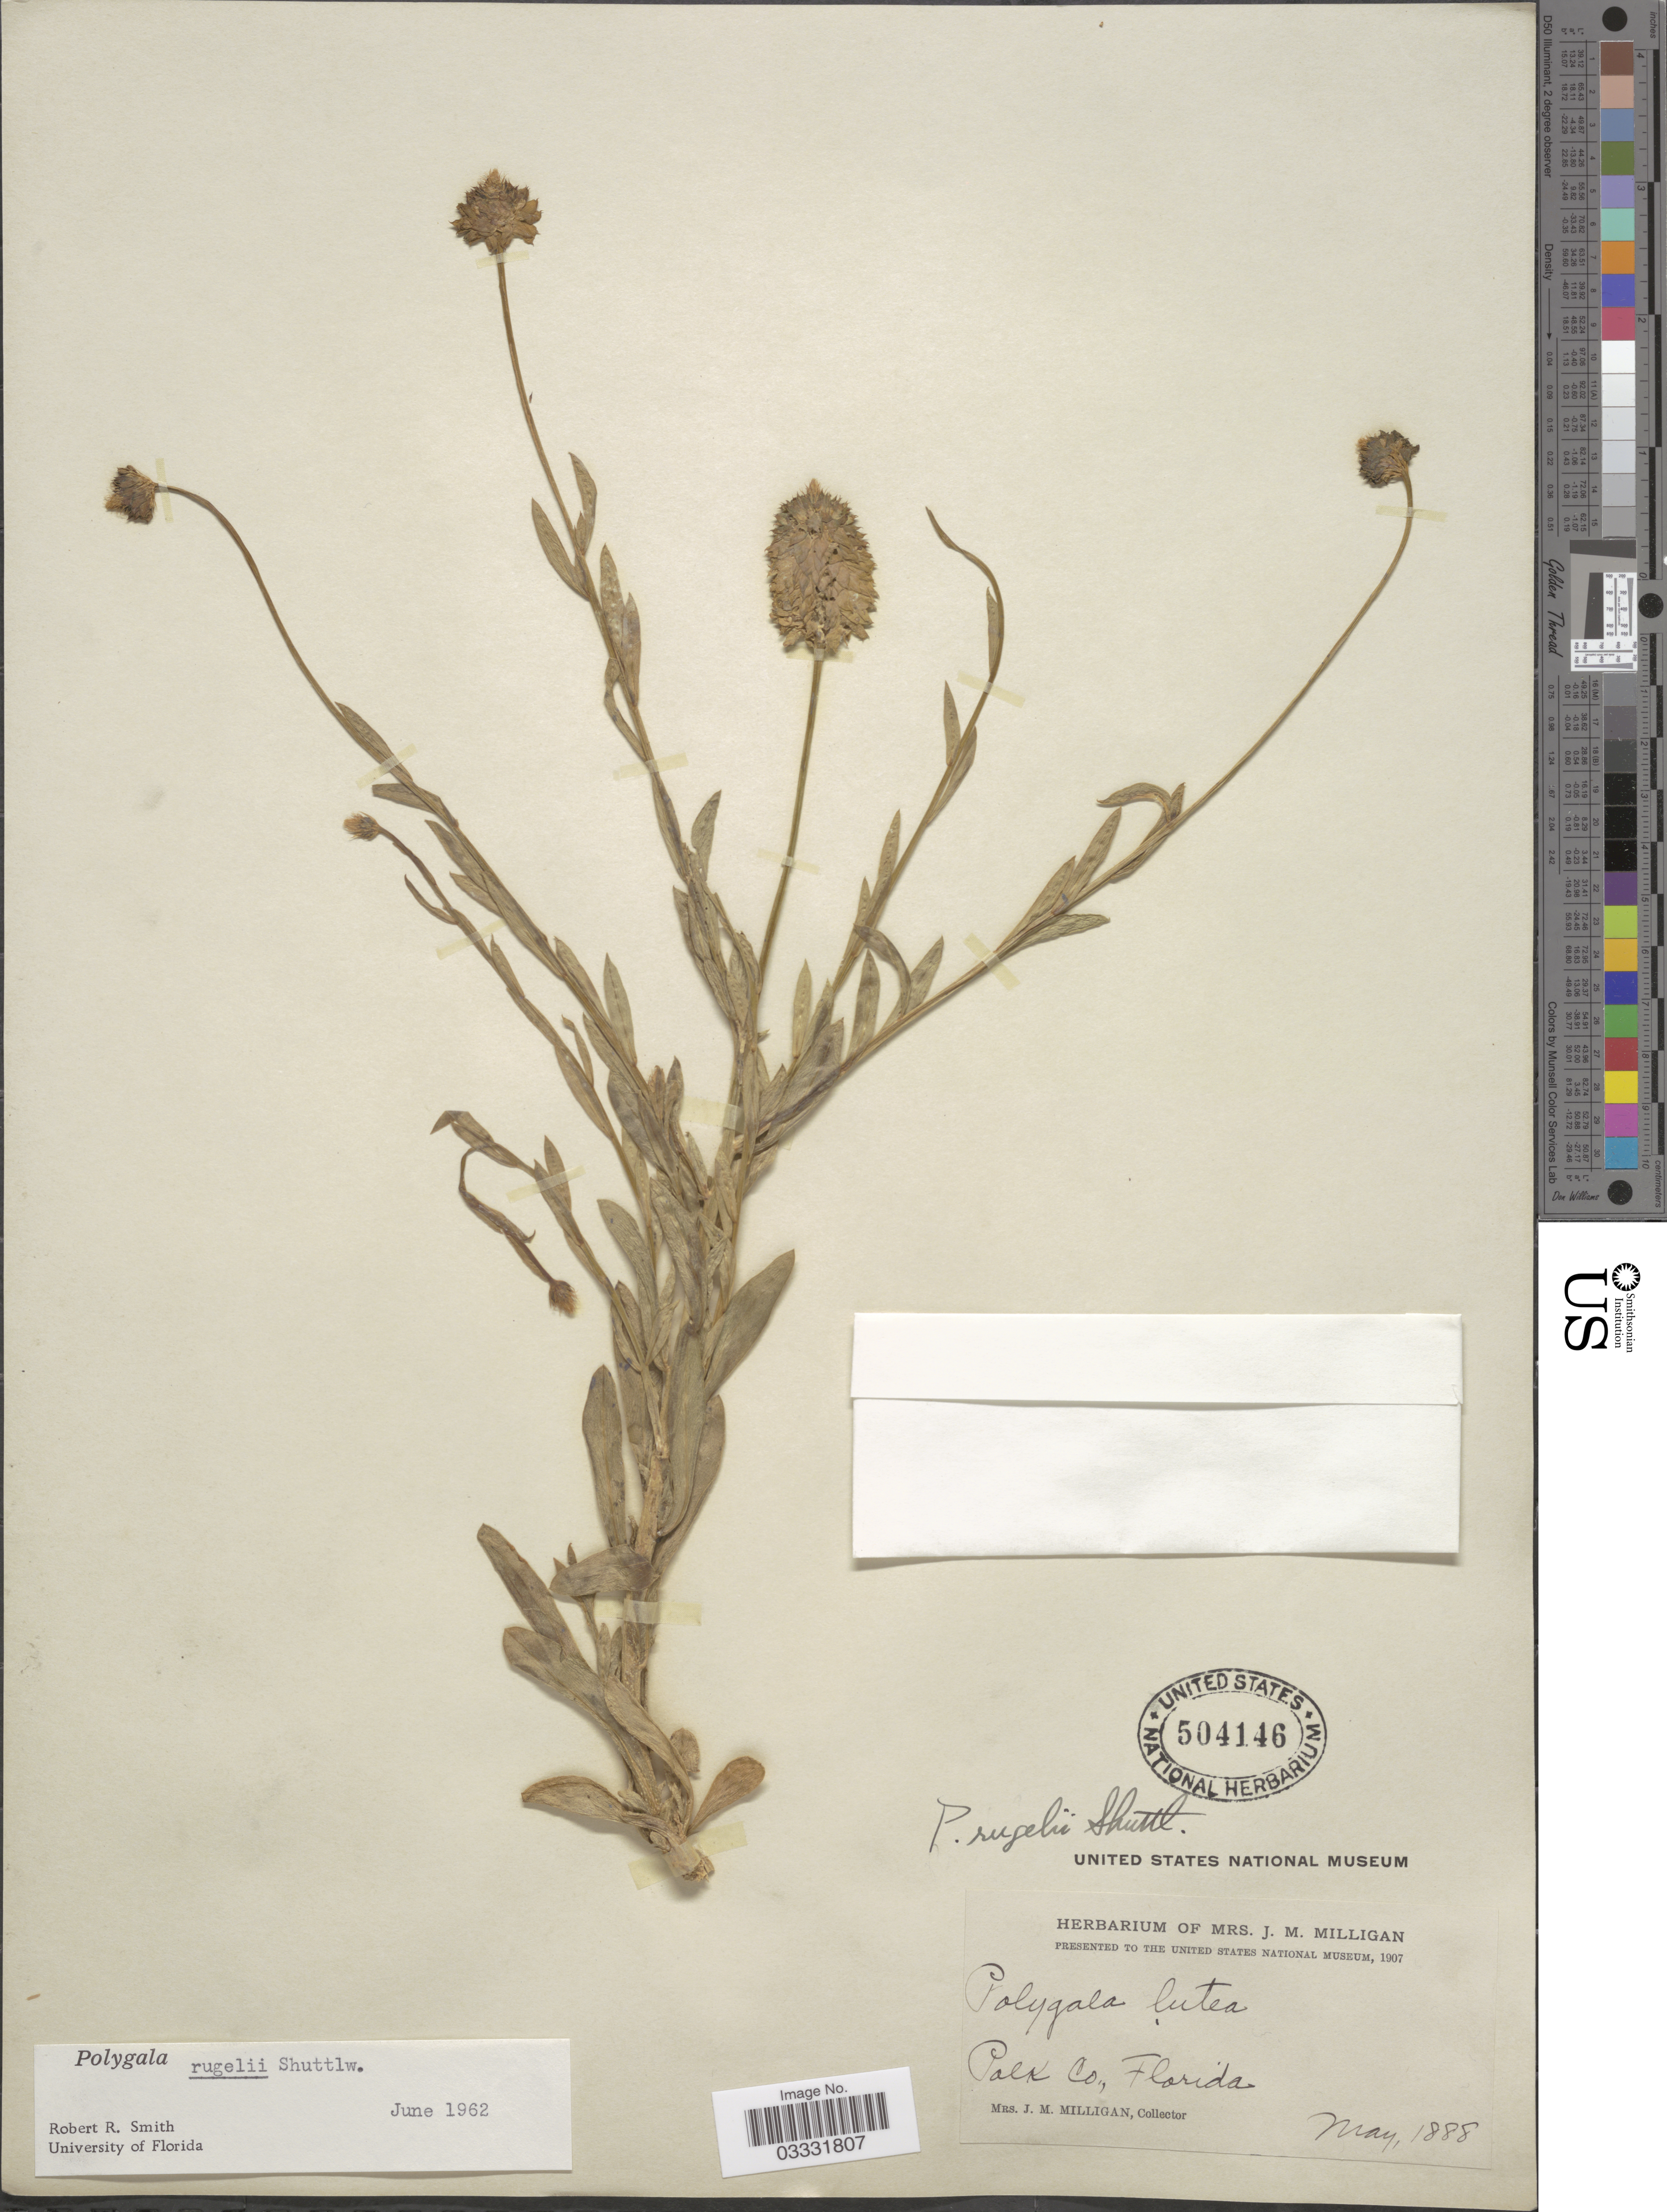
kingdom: Plantae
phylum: Tracheophyta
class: Magnoliopsida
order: Fabales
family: Polygalaceae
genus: Polygala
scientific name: Polygala rugelii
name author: Shuttlew. ex Chapm.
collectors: J. Milligan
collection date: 1888-05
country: United States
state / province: Florida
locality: Polk Co.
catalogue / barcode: US 504146